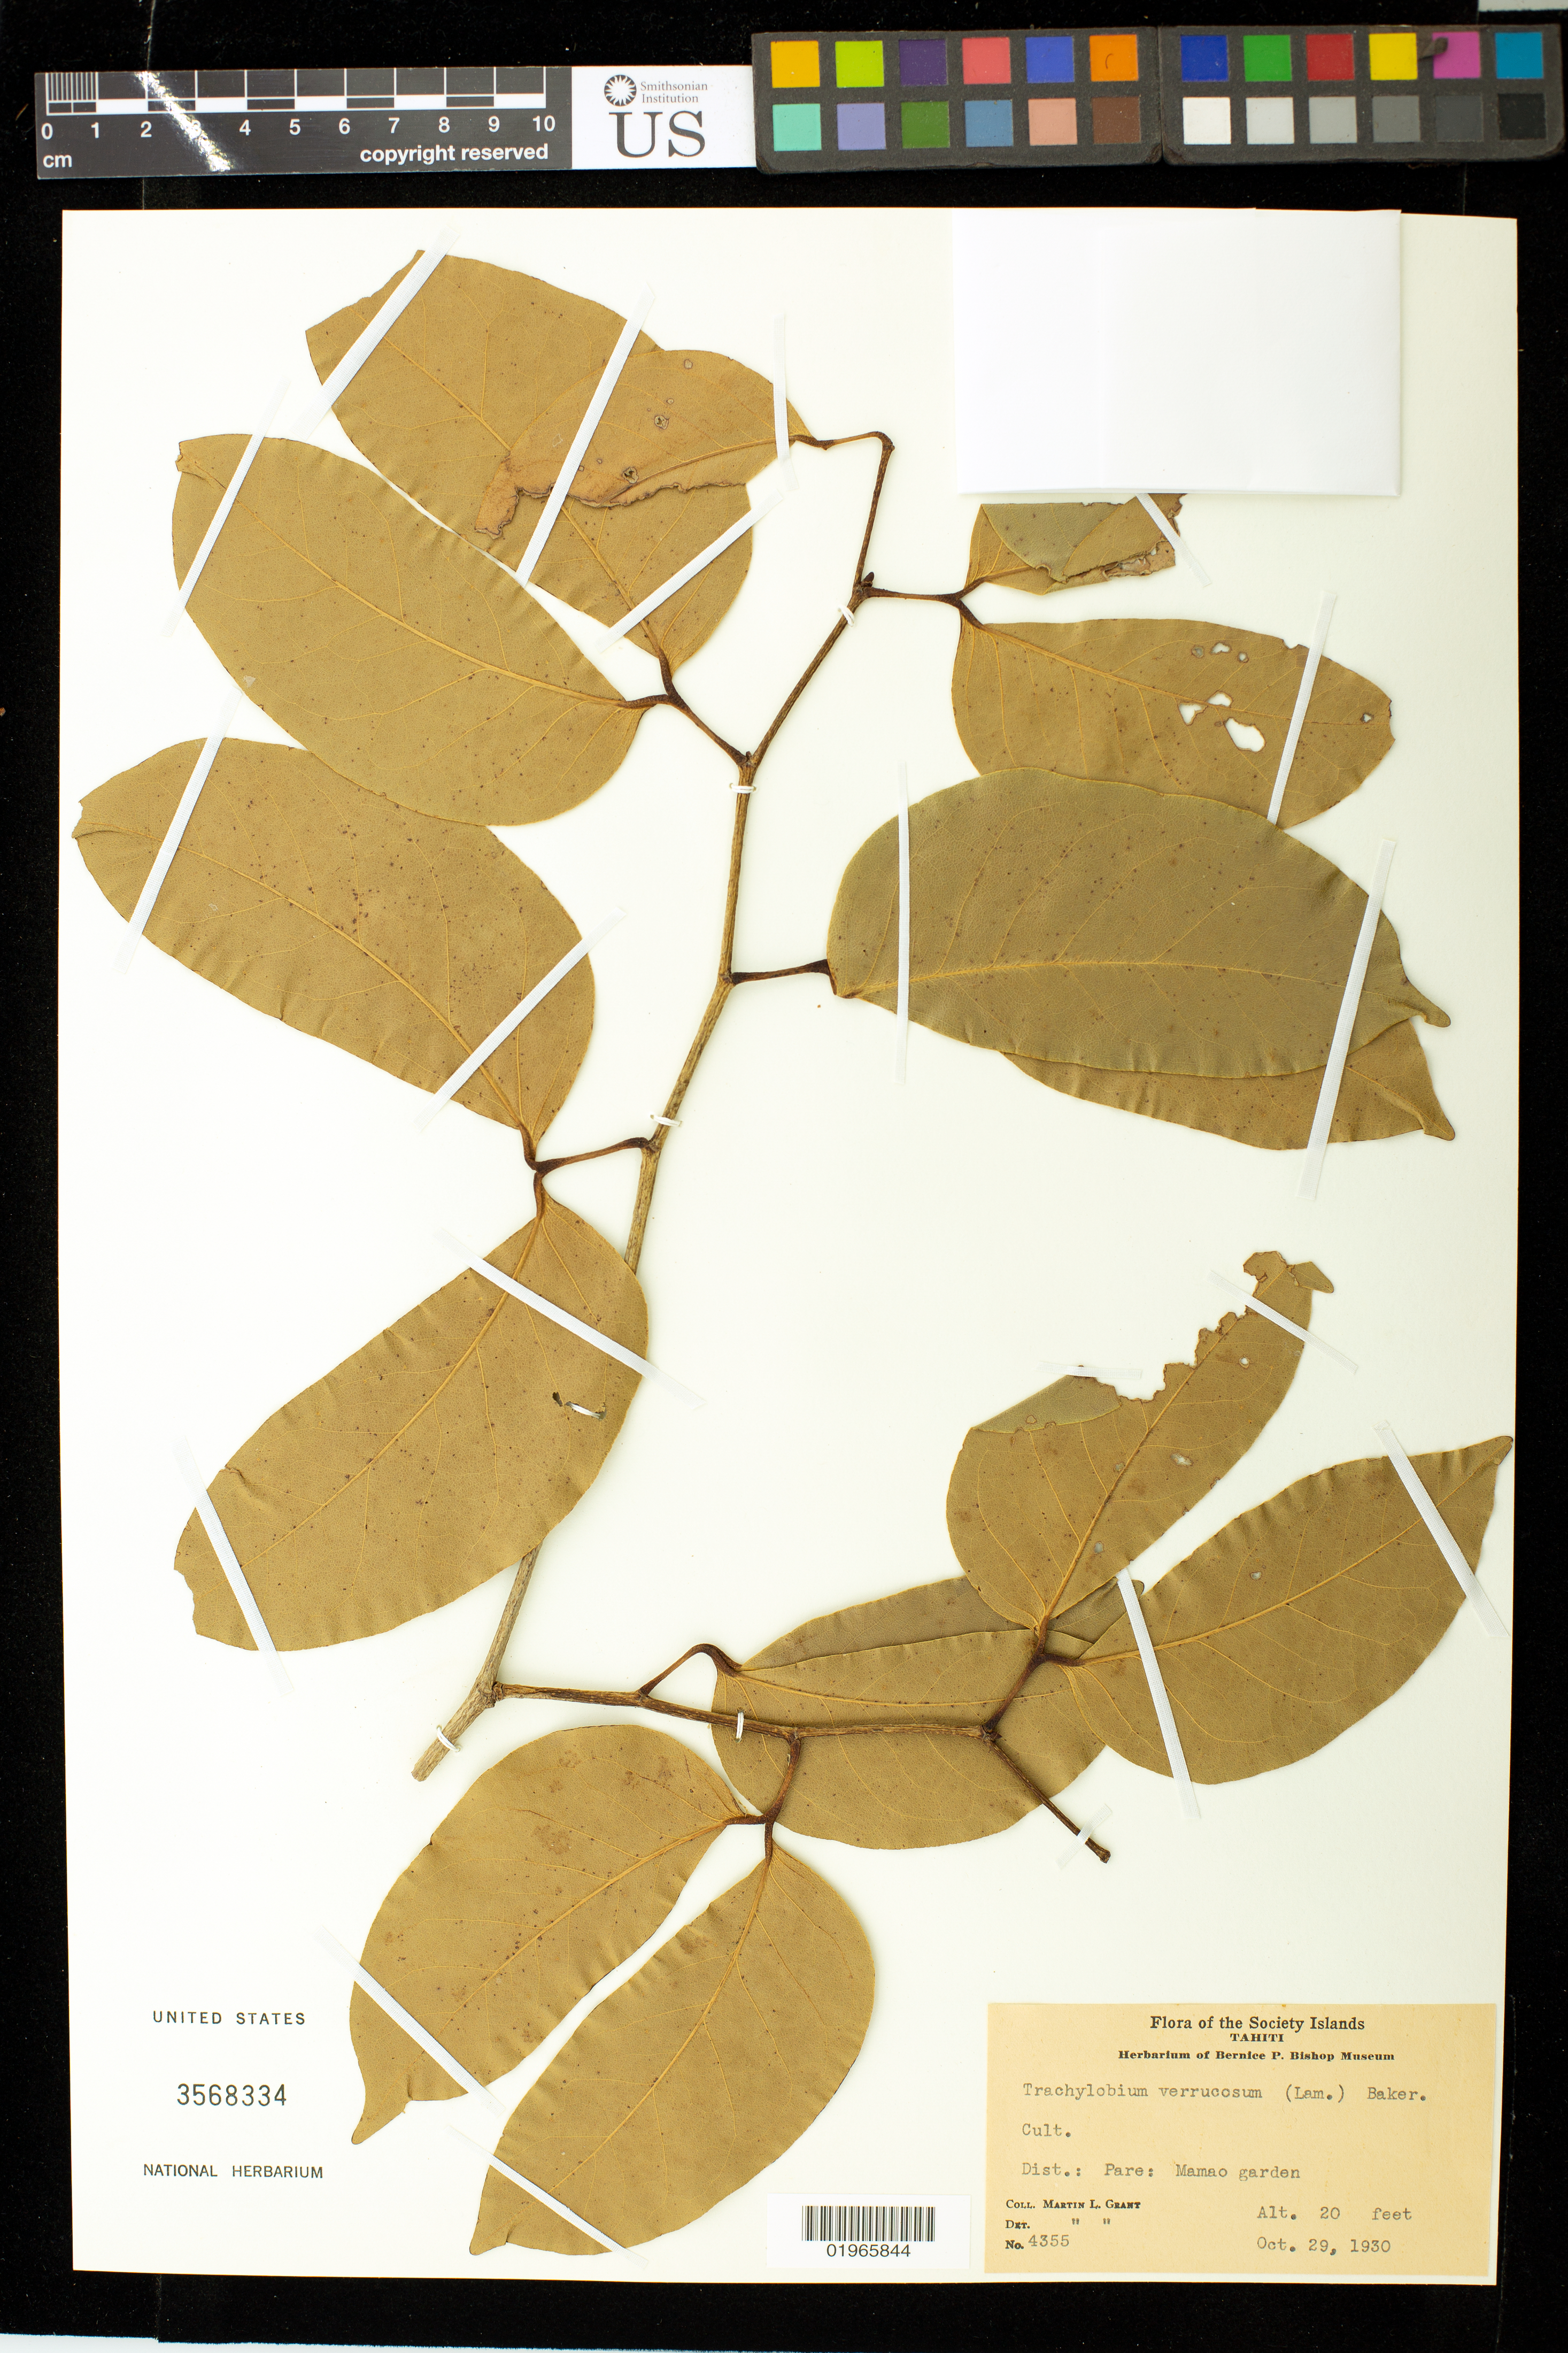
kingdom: Plantae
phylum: Tracheophyta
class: Magnoliopsida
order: Fabales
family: Fabaceae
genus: Hymenaea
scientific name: Hymenaea verrucosa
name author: Gaertn.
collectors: M. L. Grant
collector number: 4355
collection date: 1930-10-29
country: French Polynesia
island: Tahiti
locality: The Society Islands, Tahiti, District: Pare: Mamao garden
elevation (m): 6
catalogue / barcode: US 3568334